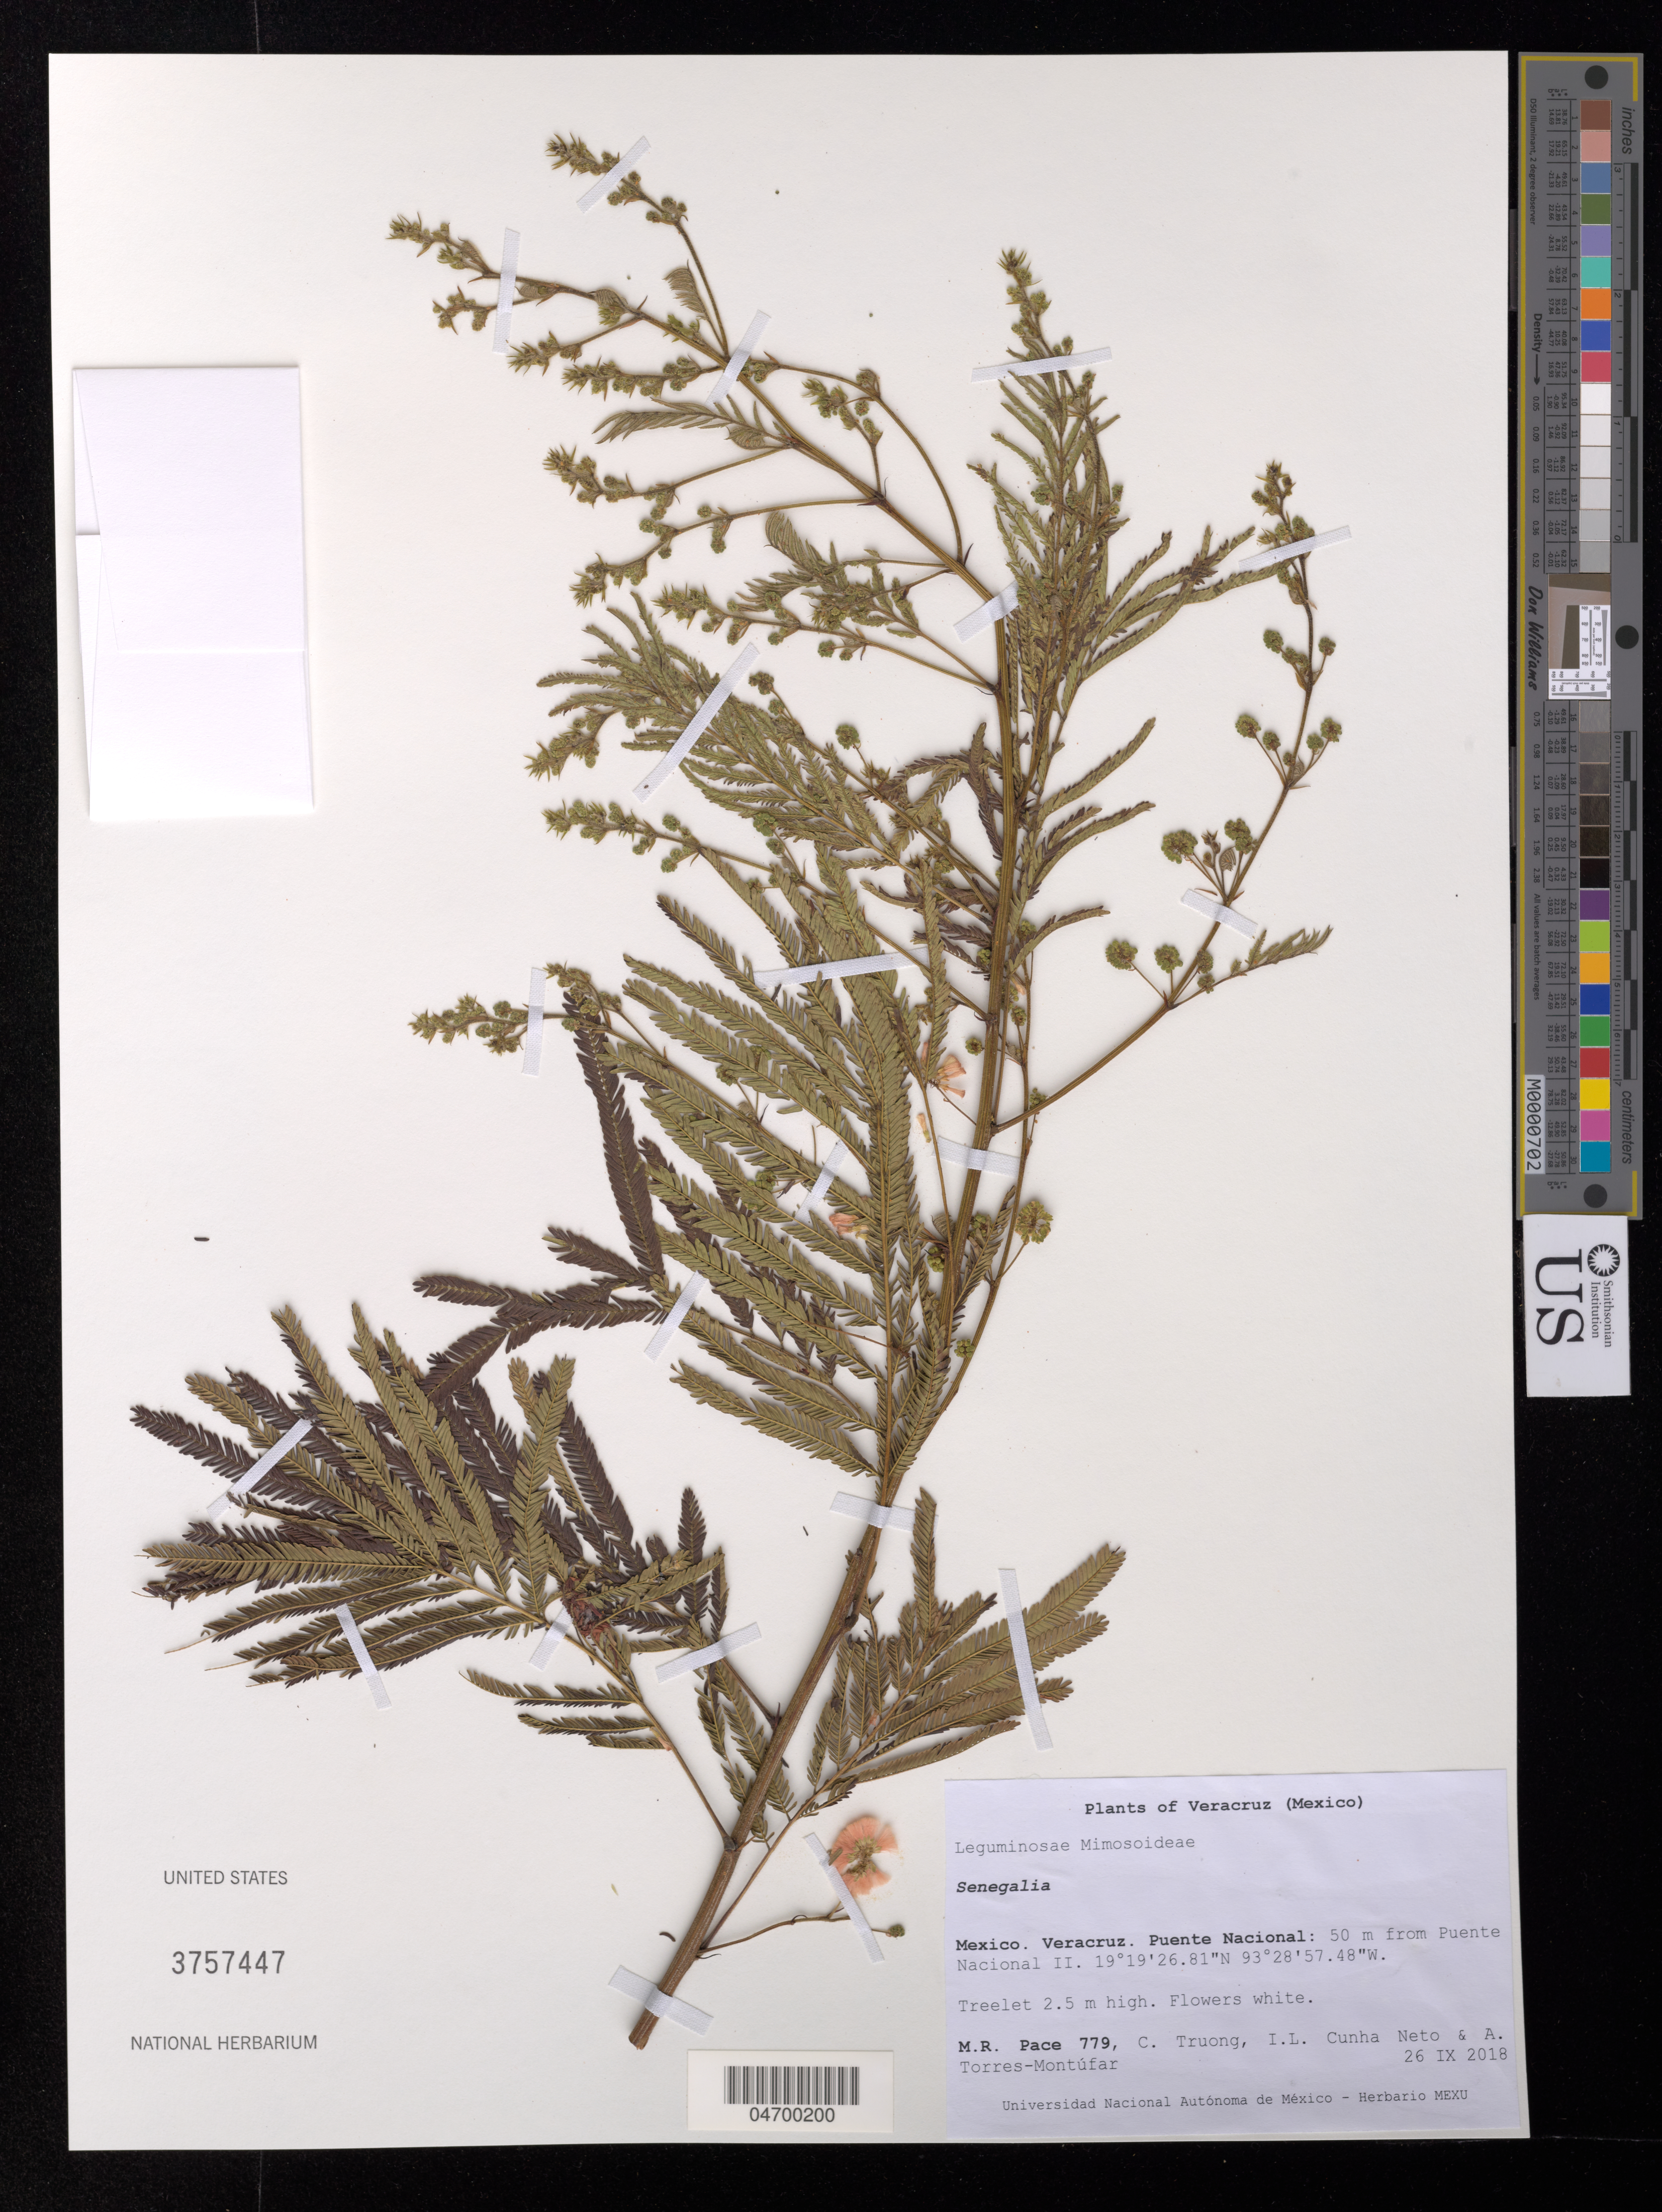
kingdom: Plantae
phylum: Tracheophyta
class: Magnoliopsida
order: Fabales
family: Fabaceae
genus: Senegalia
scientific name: Senegalia sp.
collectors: M. R. Pace, C. Truong, I. L. Cunha Neto & A. Torres-Montúfar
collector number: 779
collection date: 2018-09-26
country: Mexico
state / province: Veracruz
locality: Veracruz. Puente Nacional: 50 m from Puente Nacionall II.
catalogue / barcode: US 3757447